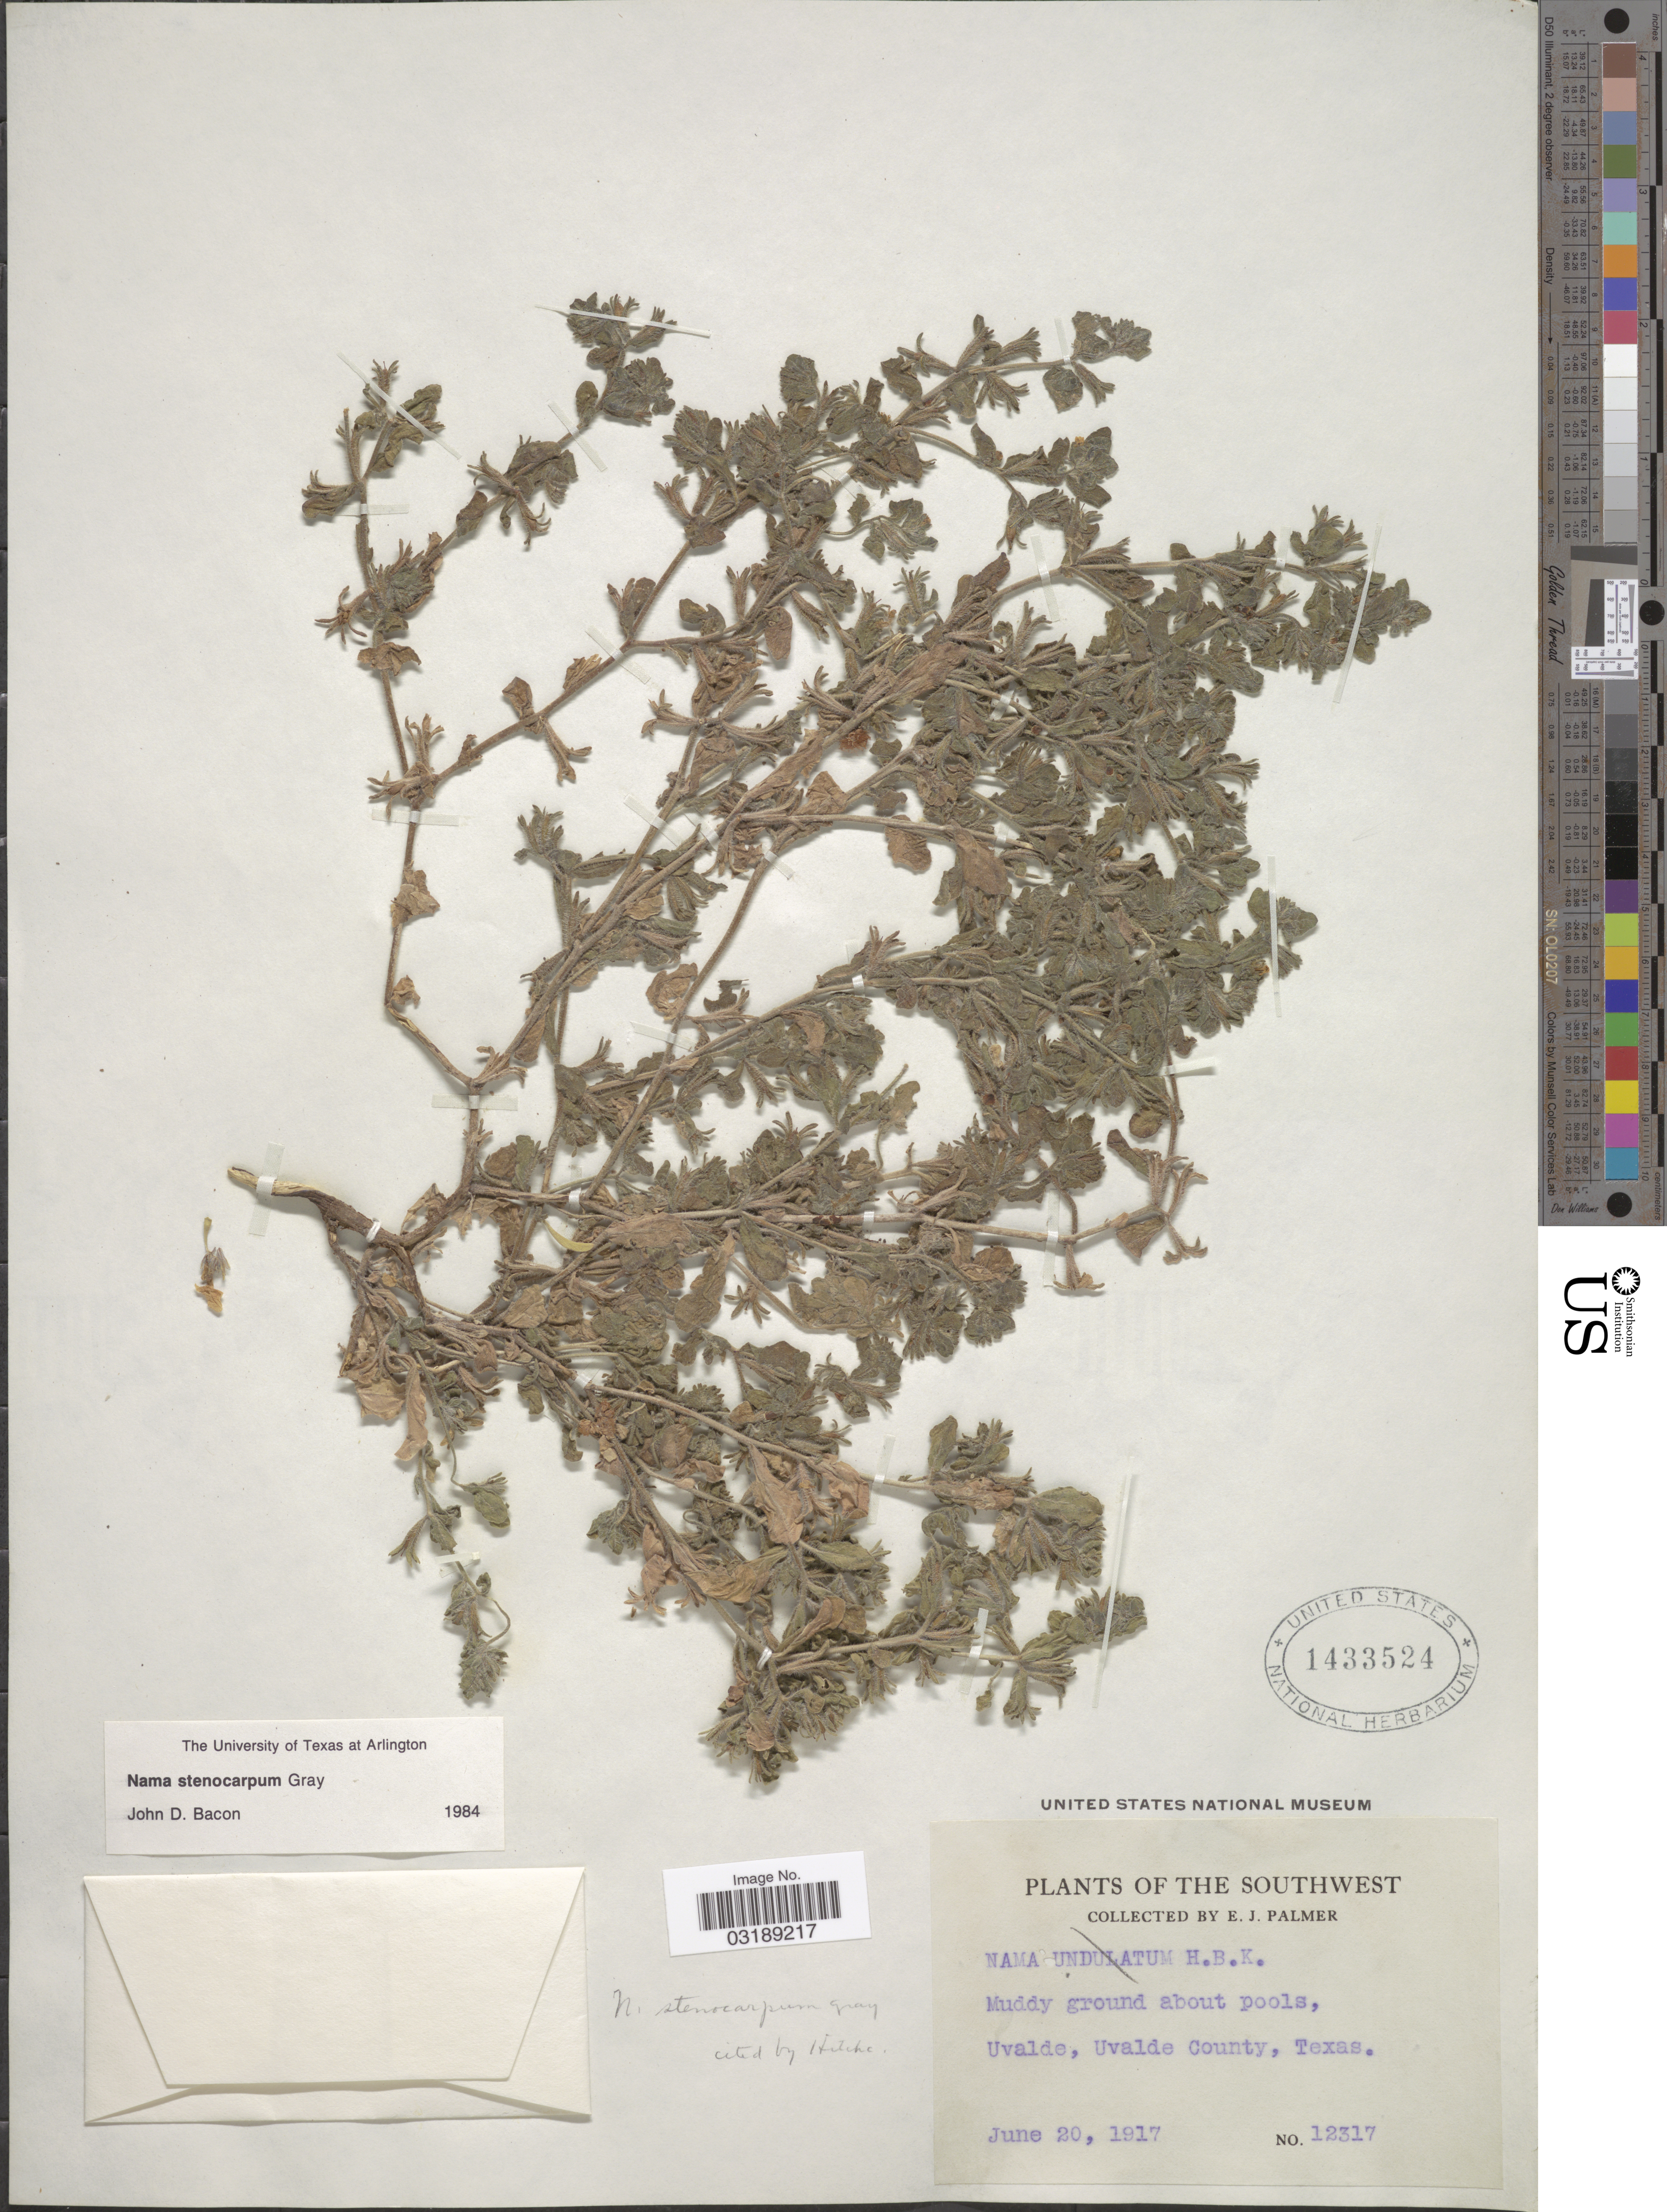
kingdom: Plantae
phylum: Tracheophyta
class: Magnoliopsida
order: Boraginales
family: Namaceae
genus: Nama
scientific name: Nama stenocarpum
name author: A. Gray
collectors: E. J. Palmer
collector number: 12317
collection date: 1917-06-20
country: United States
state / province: Texas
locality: Muddy ground about pools, Uvalde, Uvalde County, Texas.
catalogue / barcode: US 1433524